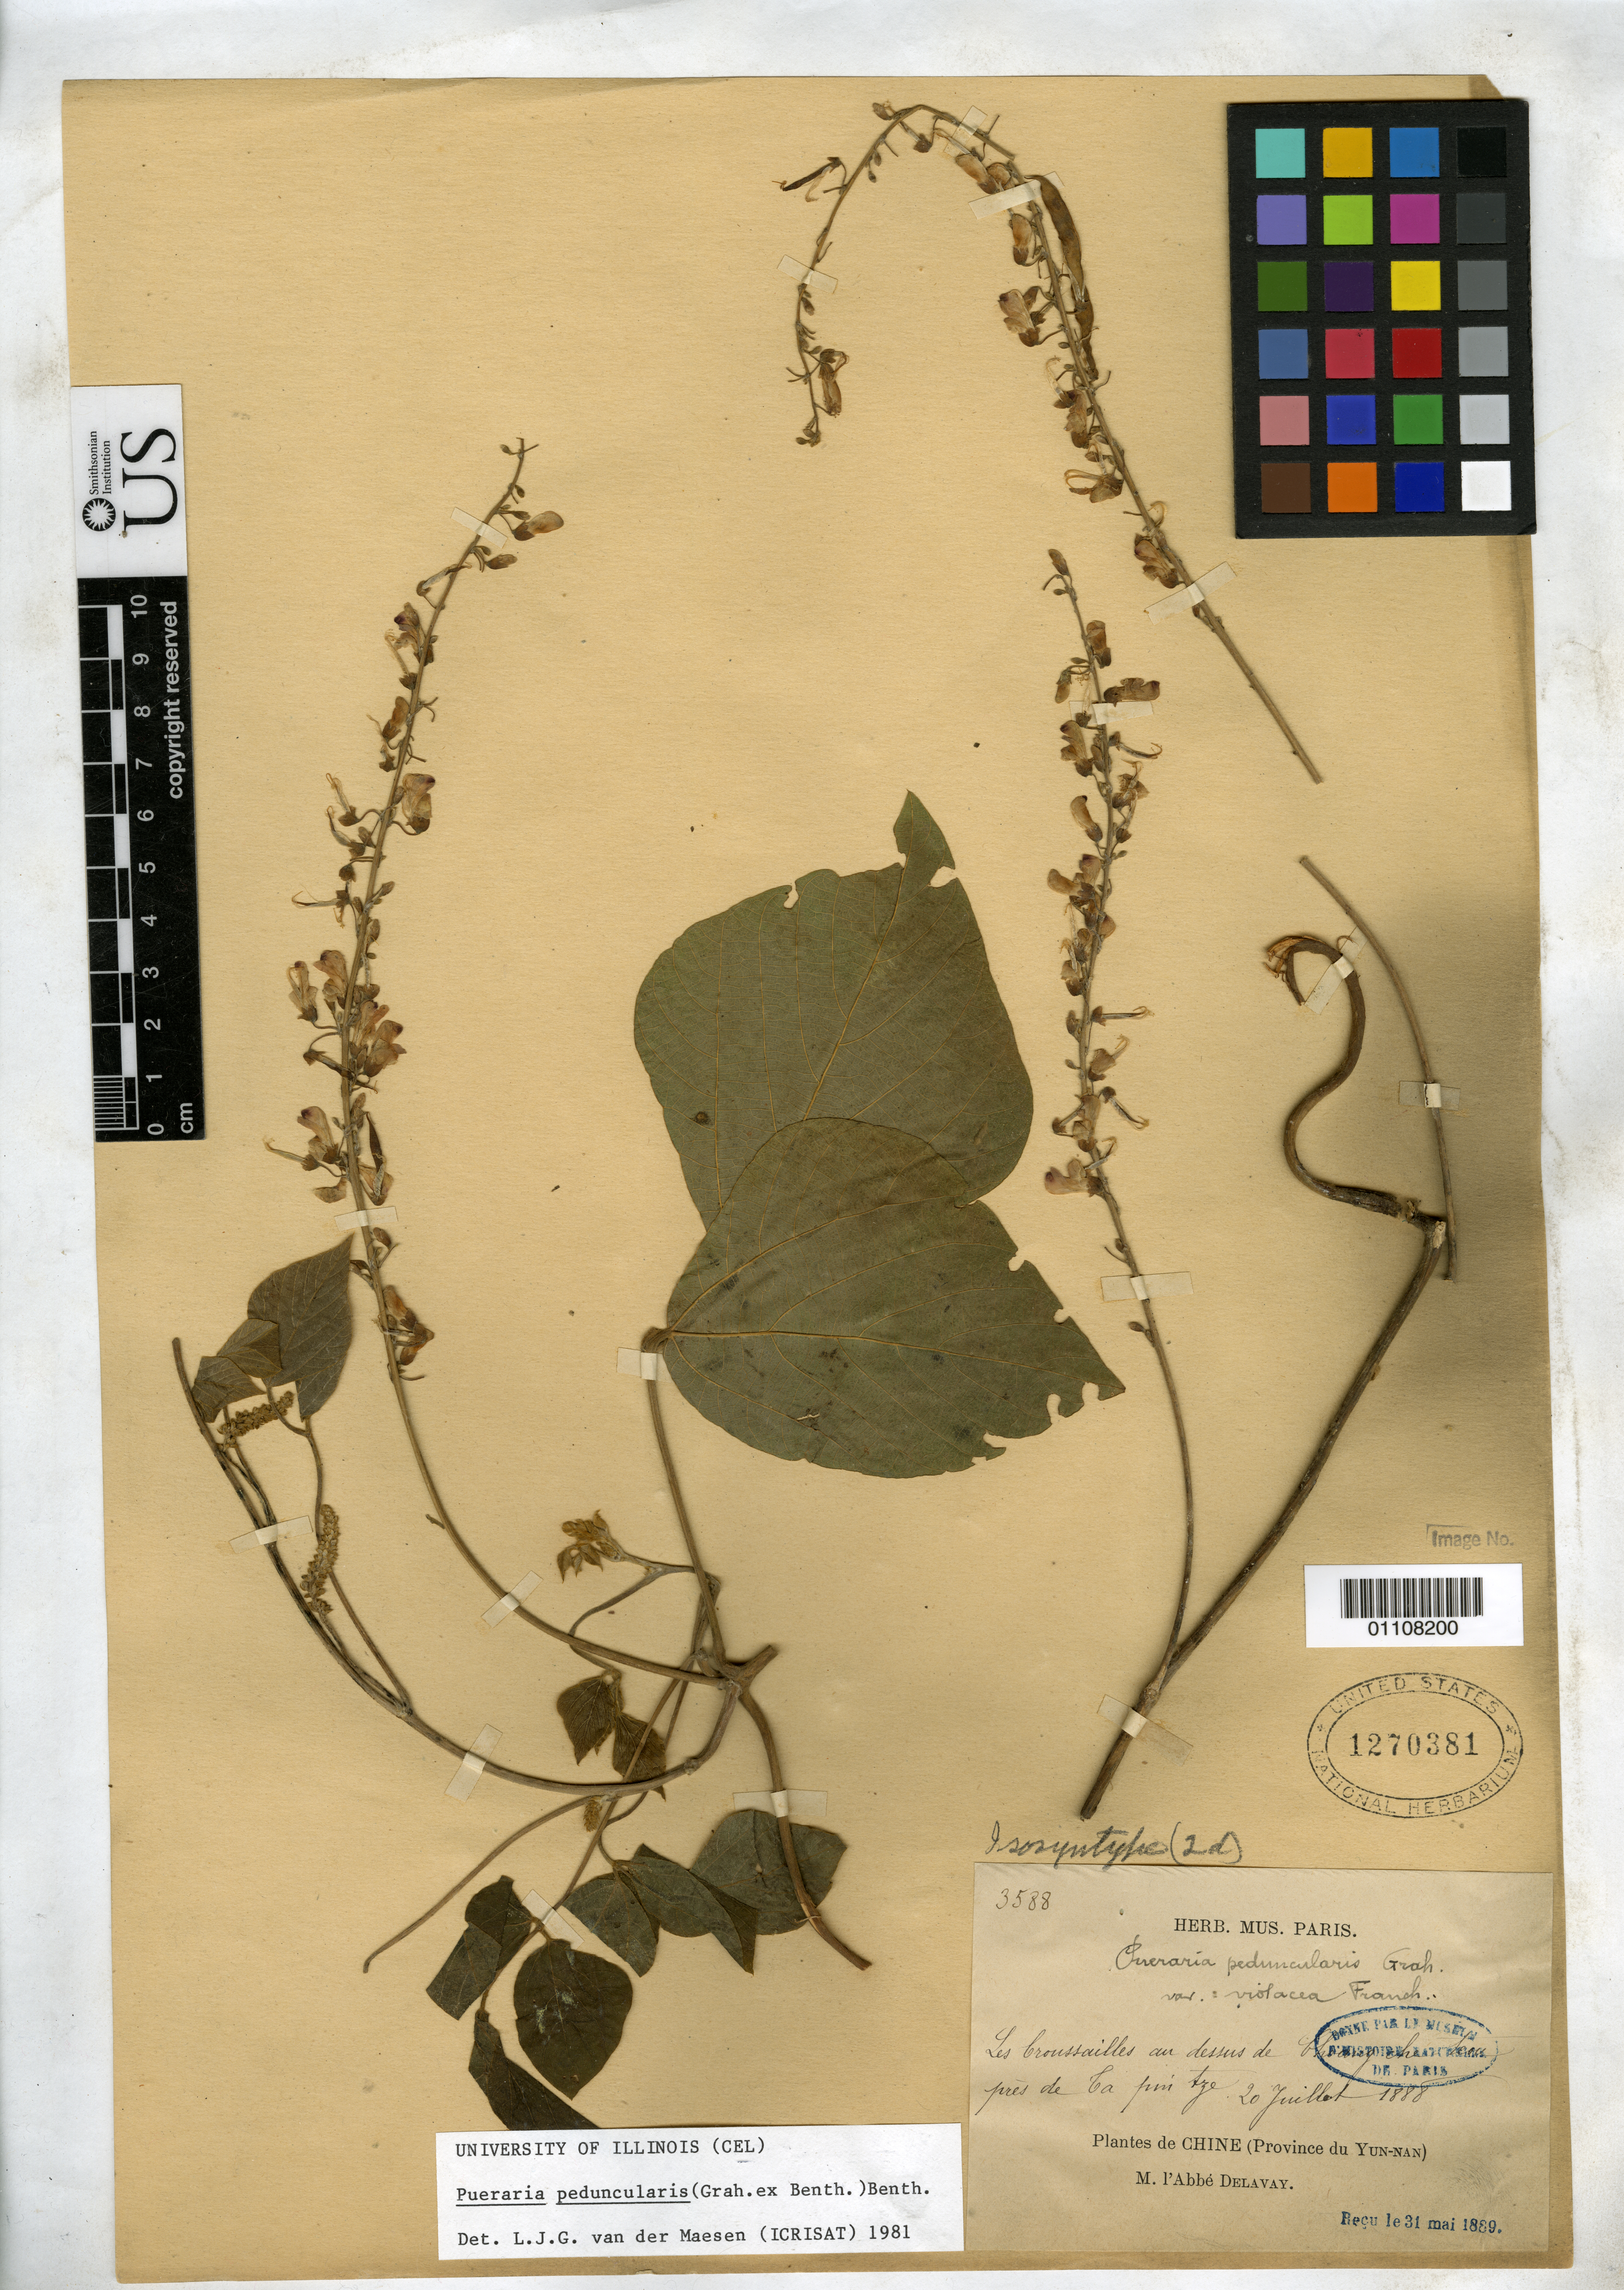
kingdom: Plantae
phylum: Tracheophyta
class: Magnoliopsida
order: Fabales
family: Fabaceae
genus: Pueraria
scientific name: Pueraria peduncularis var. violacea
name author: Franch.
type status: Syntype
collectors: P. Delavay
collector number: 3588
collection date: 1889-05-31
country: China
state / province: Yunnan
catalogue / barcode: US 1270381